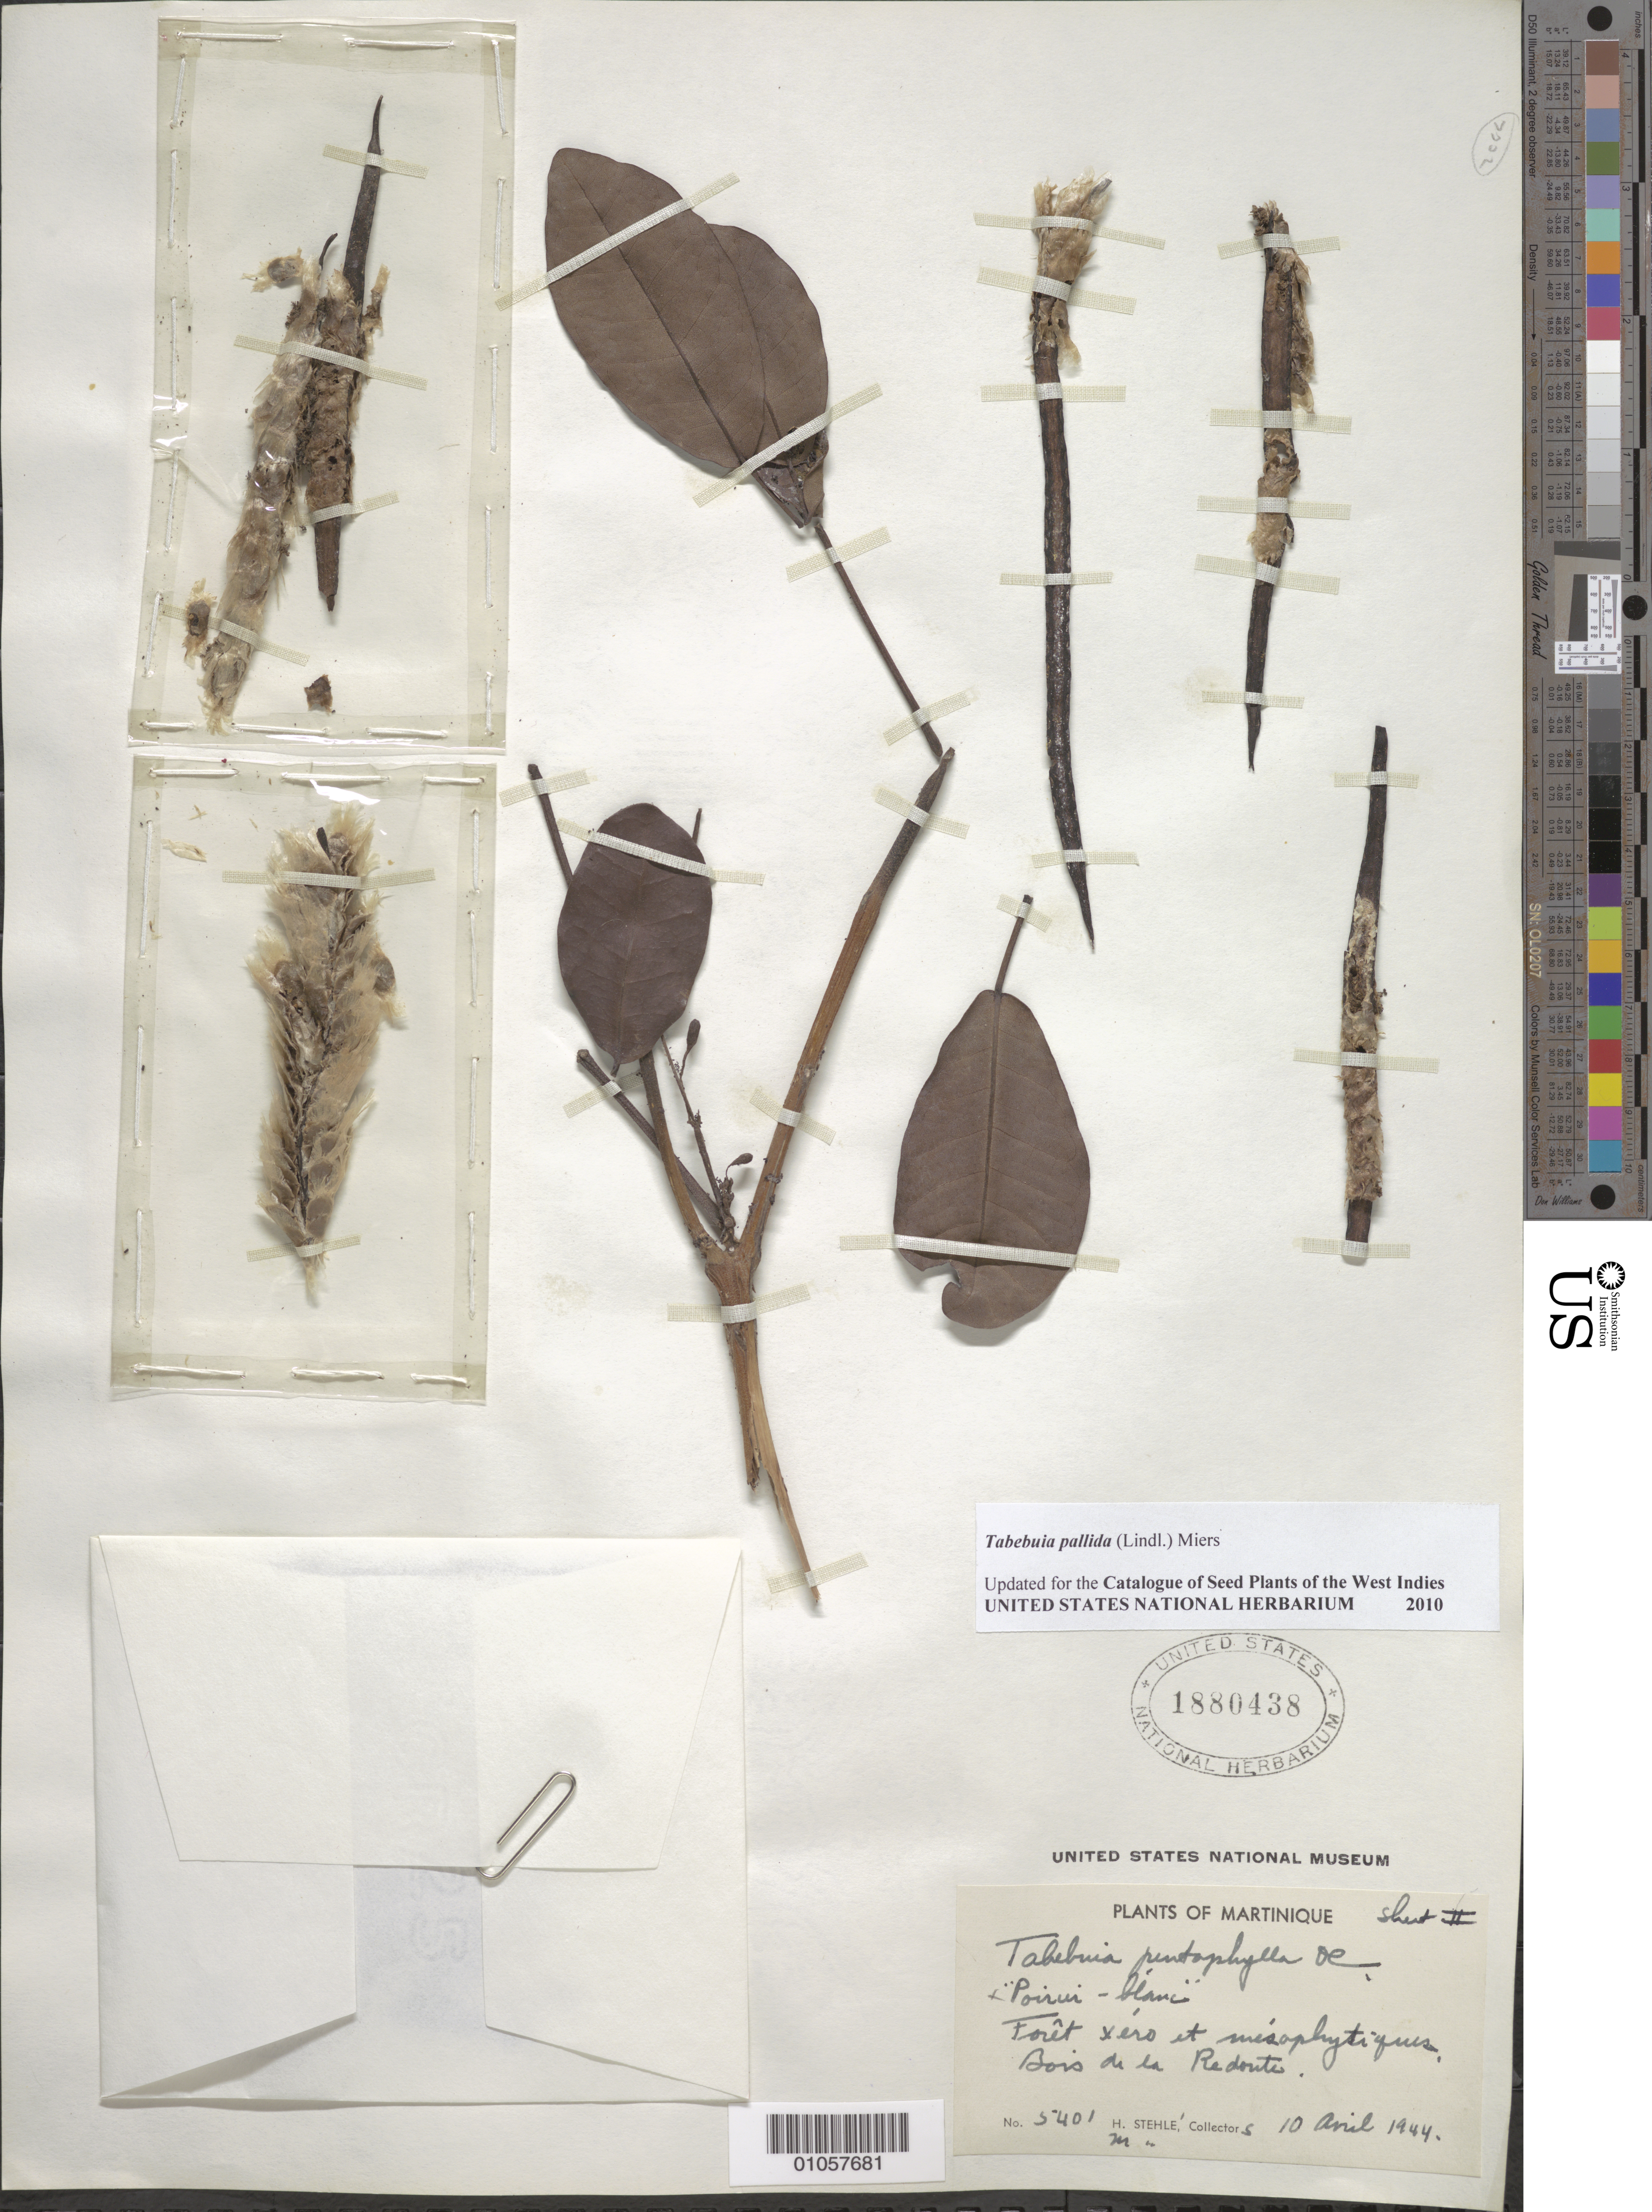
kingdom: Plantae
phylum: Tracheophyta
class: Magnoliopsida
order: Lamiales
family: Bignoniaceae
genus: Tabebuia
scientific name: Tabebuia pallida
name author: (Lindl.) Miers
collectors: H. Stehlé & M. Stehlé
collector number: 5401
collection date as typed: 10 Apr 1944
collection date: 1944-04-10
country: Martinique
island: Martinique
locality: Redoute (2 km)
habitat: Forêt xéro et mésophytiques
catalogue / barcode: US 1880438